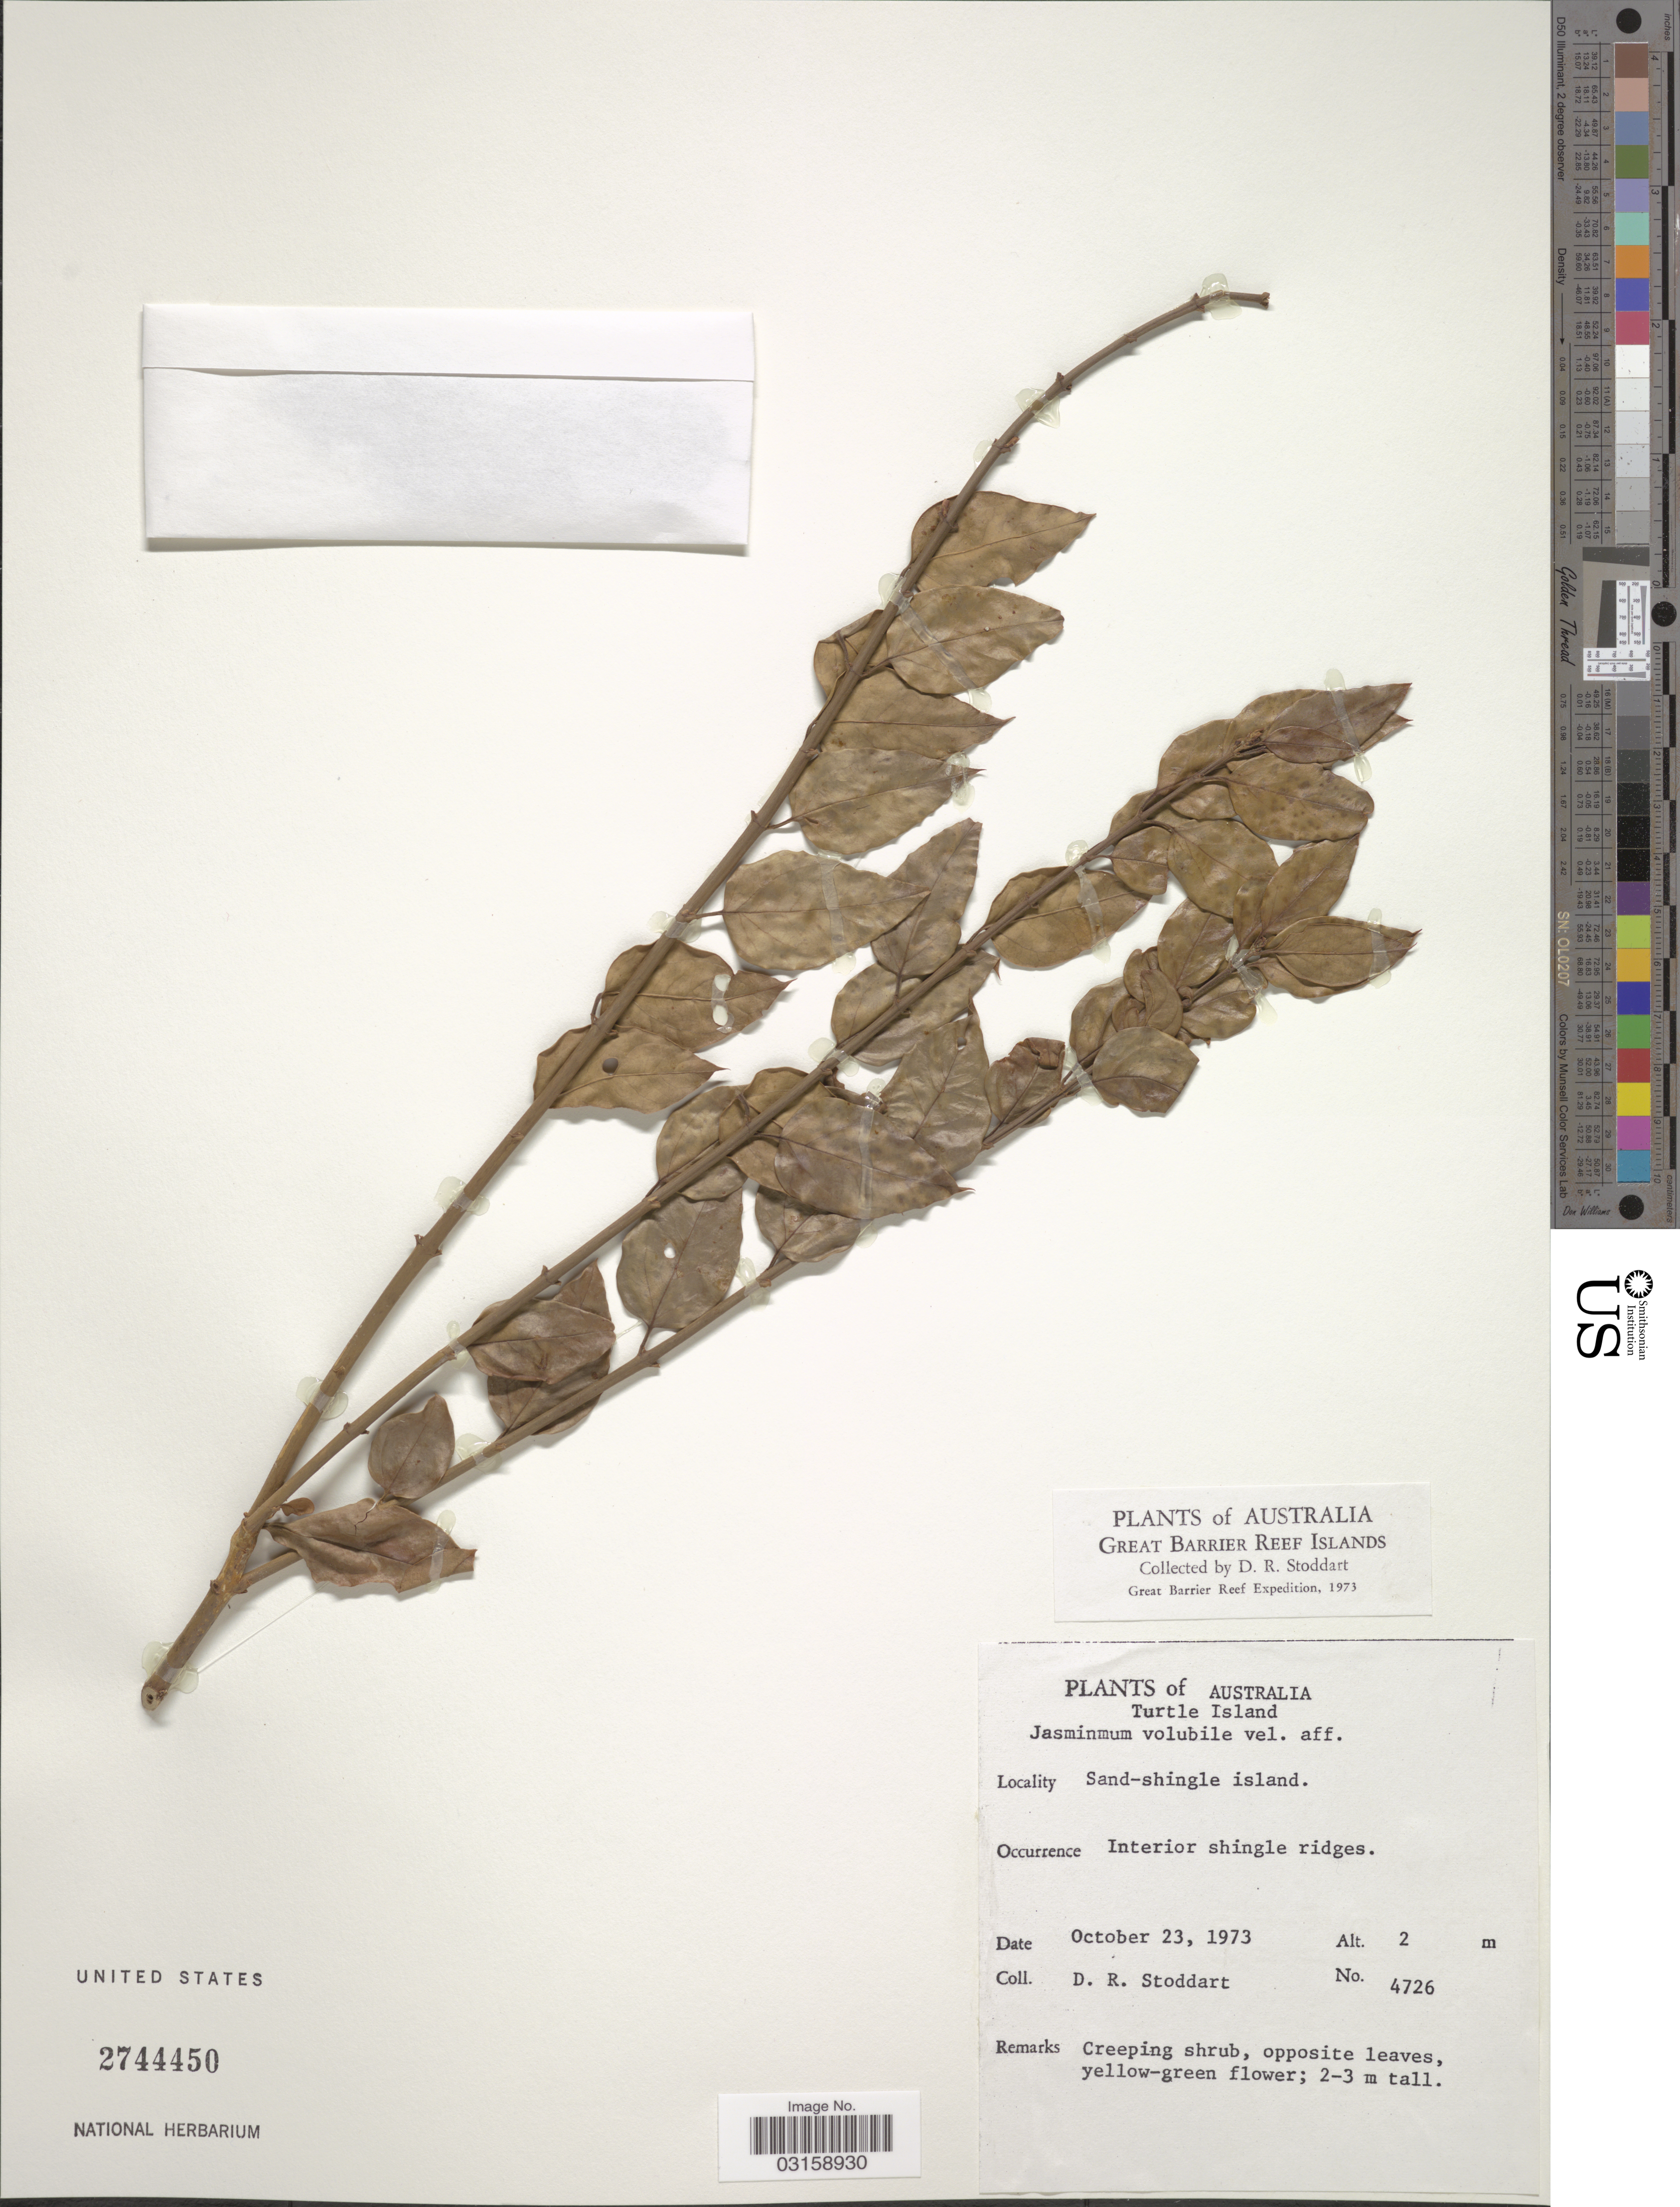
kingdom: Plantae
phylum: Tracheophyta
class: Magnoliopsida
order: Lamiales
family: Oleaceae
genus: Jasminum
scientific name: Jasminum volubile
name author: Jacq.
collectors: D. R. Stoddart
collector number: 4726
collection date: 1973-10-23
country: Australia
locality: Great Barrier Reef Islands. Turtle Island. Sand-shingle island.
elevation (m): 2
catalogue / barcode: US 2744450